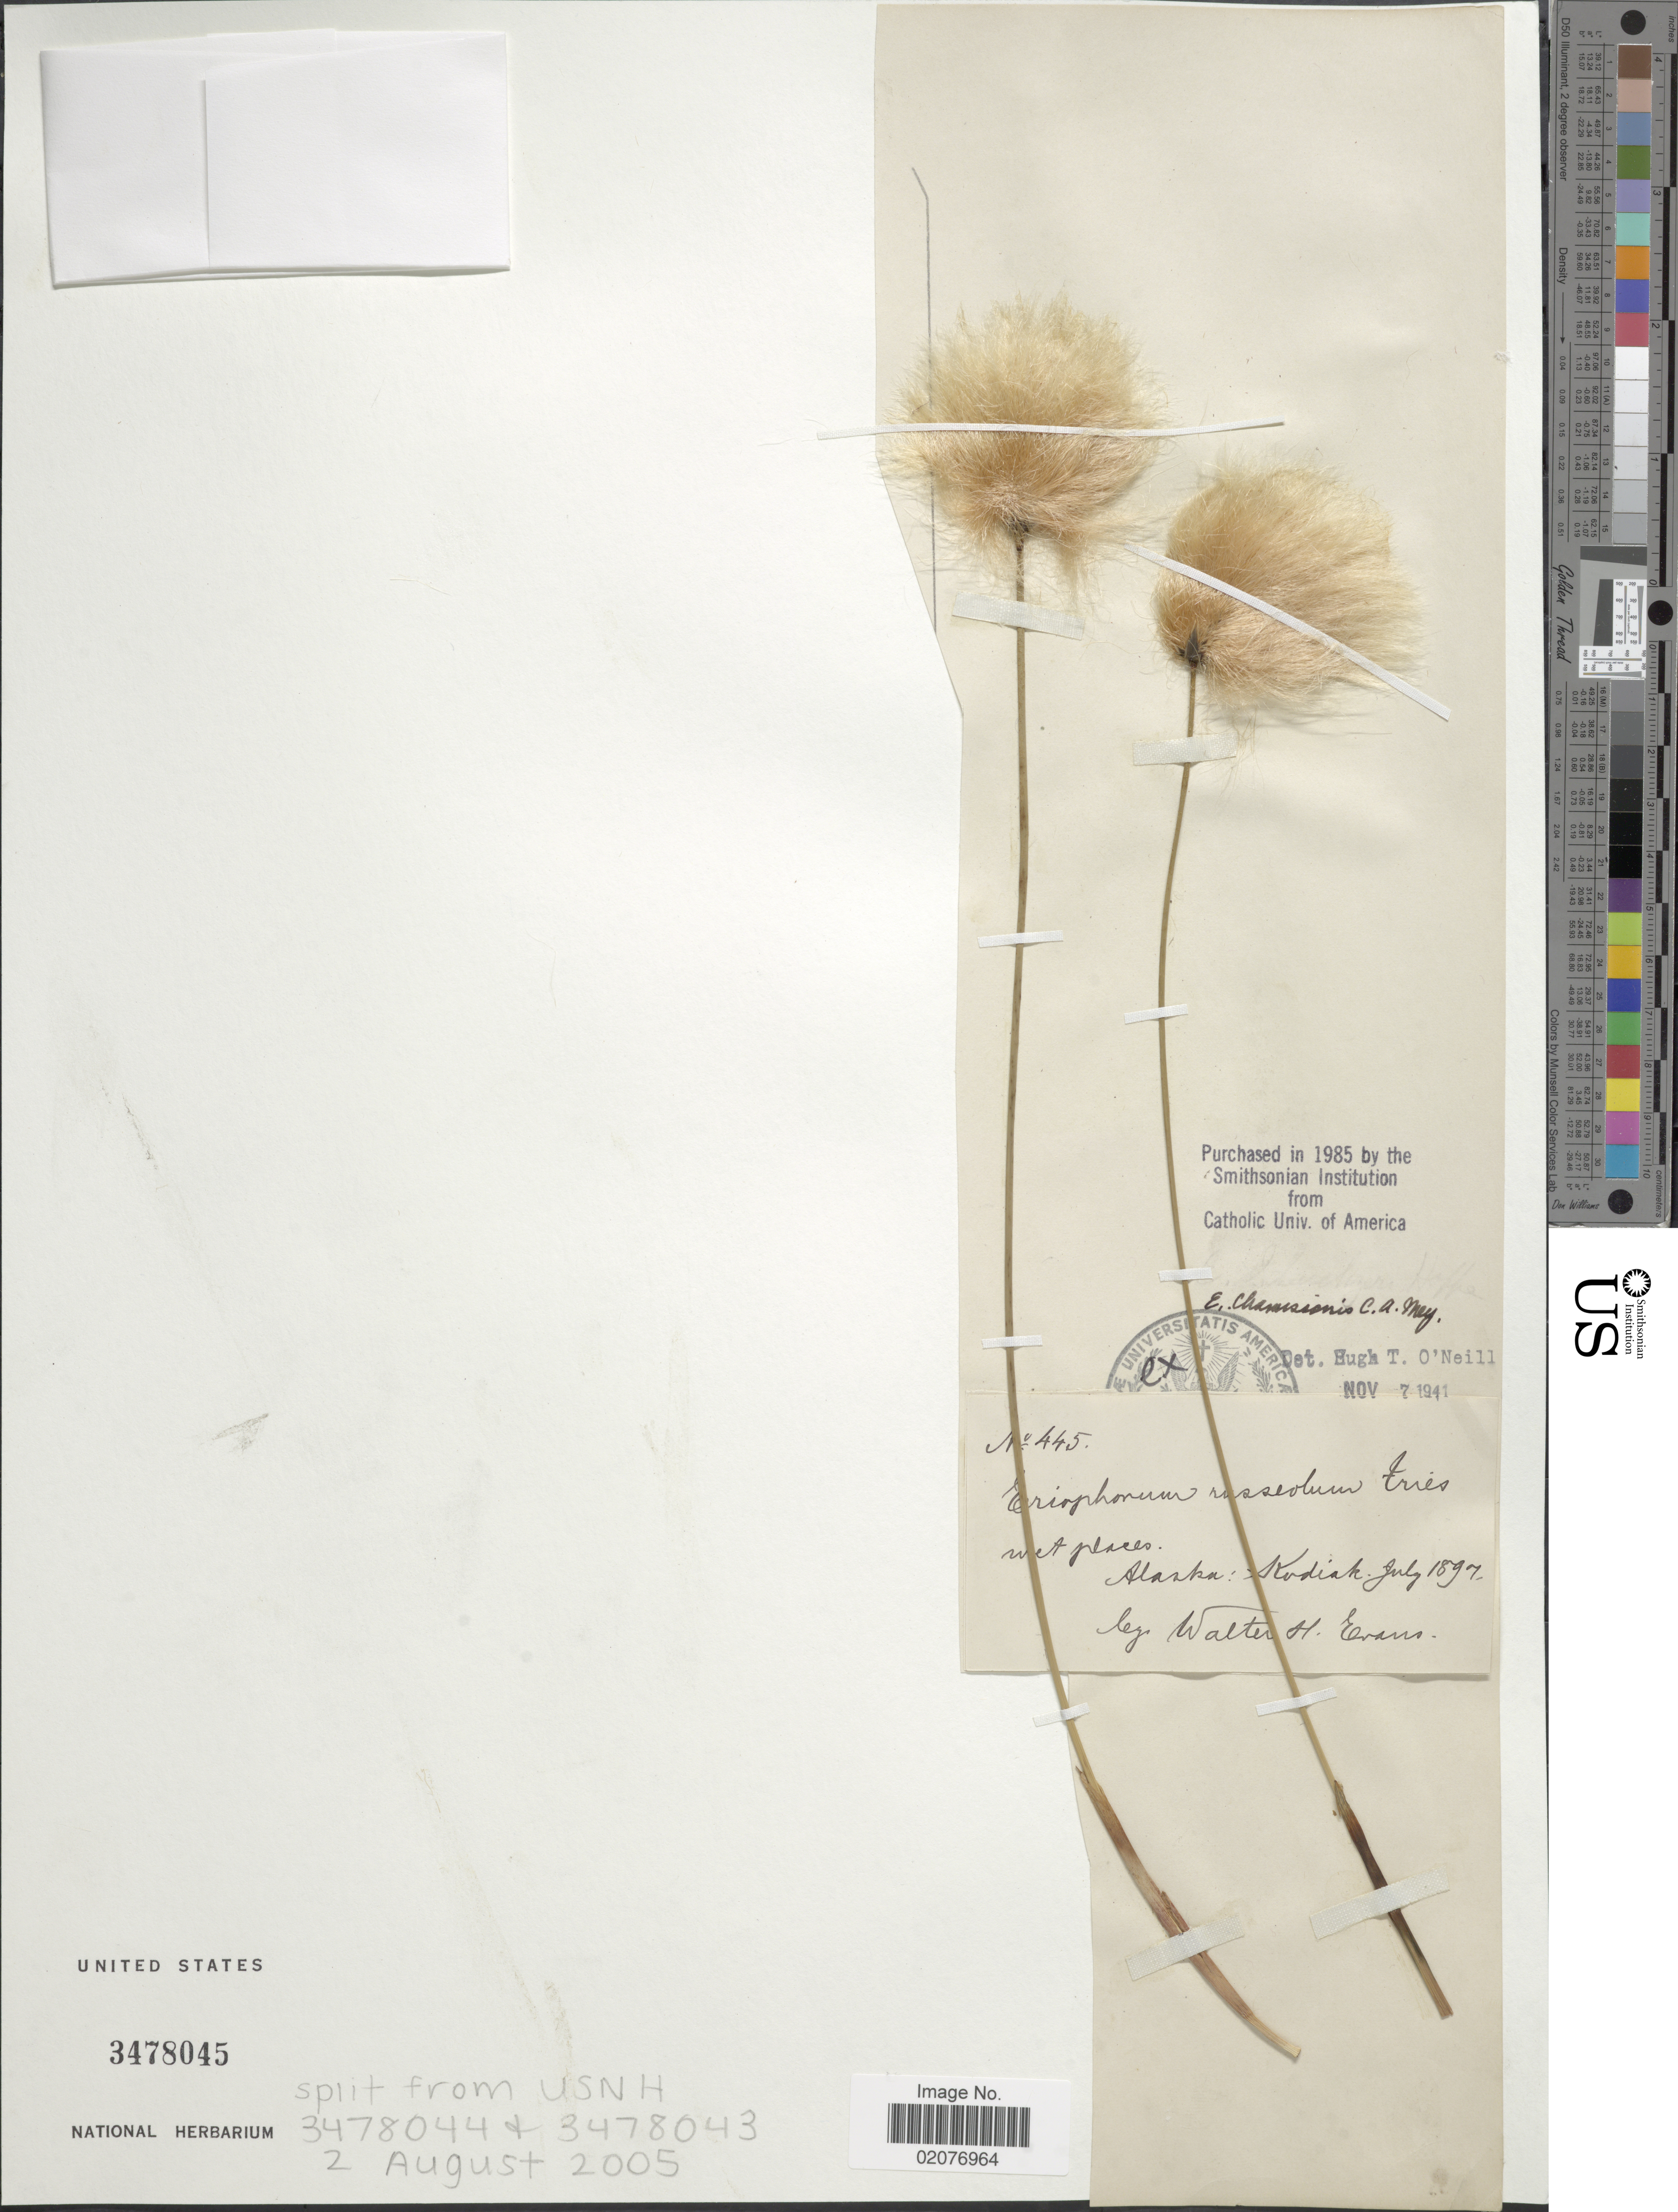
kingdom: Plantae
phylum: Tracheophyta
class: Liliopsida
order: Poales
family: Cyperaceae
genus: Eriophorum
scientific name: Eriophorum chamissonis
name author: C.A. Mey.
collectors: W. H. Evans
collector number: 445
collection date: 1897-07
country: United States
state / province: Alaska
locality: Wet places, Kodiak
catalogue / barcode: US 3478045